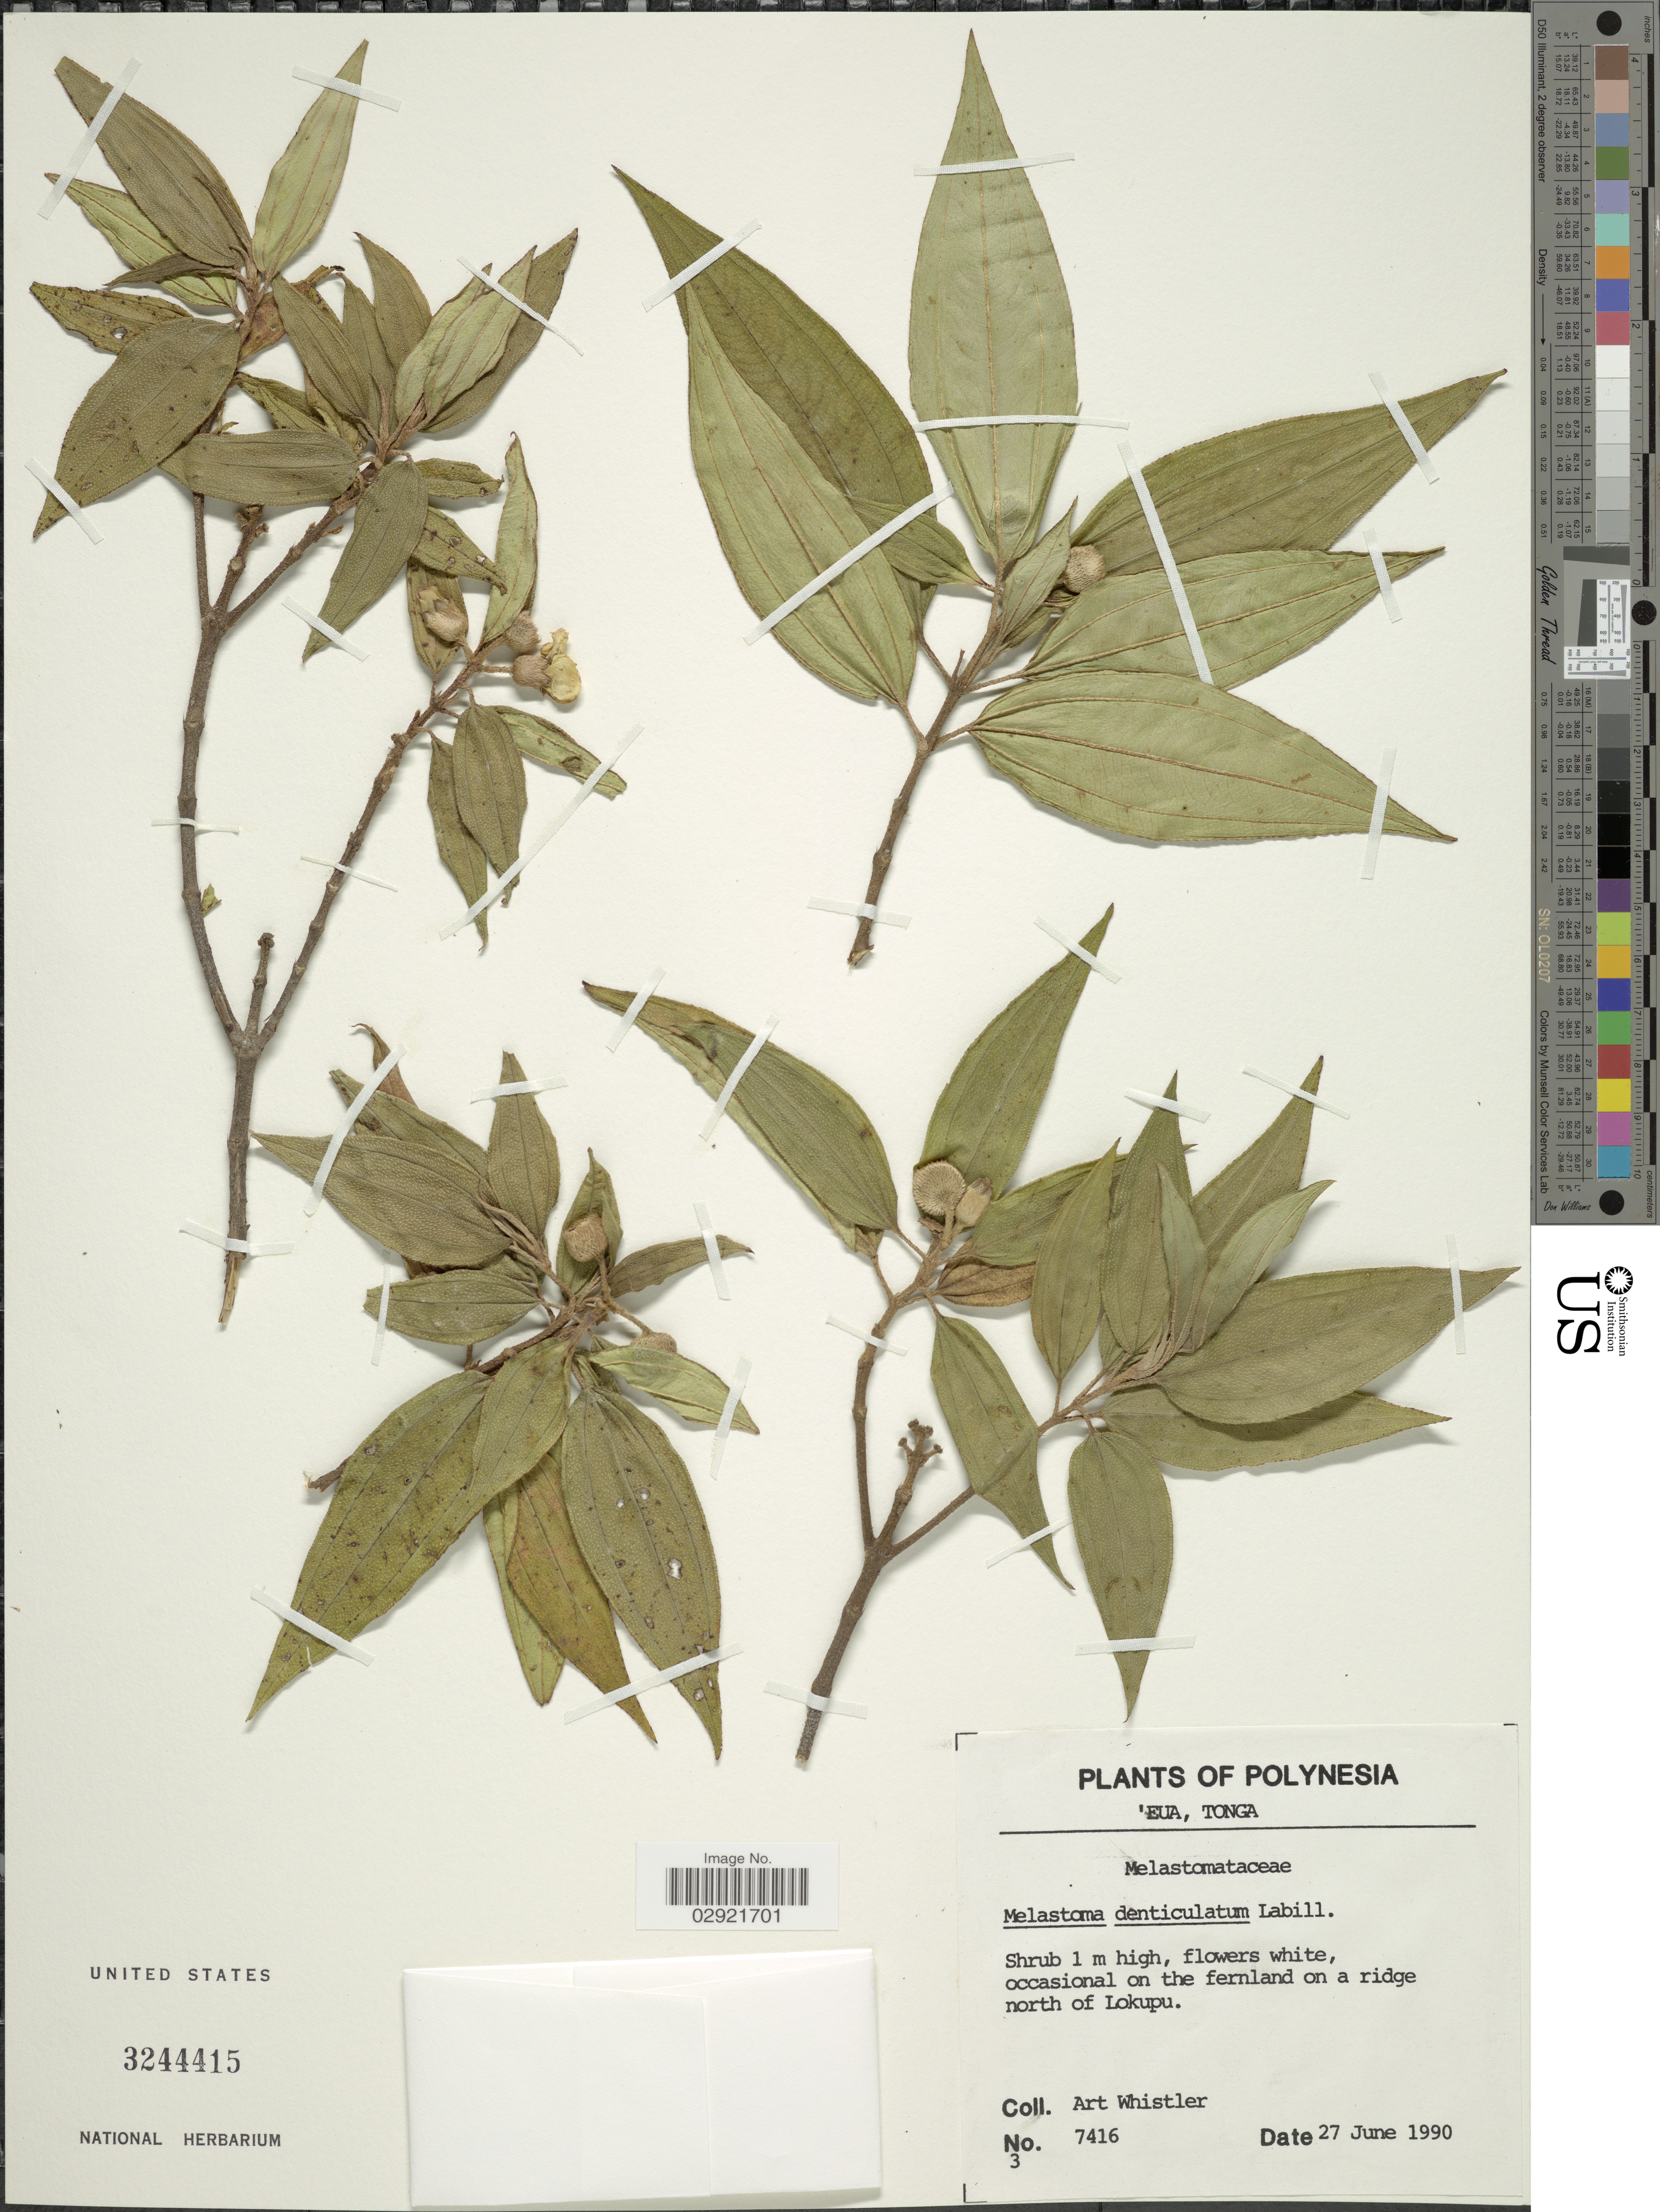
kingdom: Plantae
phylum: Tracheophyta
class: Magnoliopsida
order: Myrtales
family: Melastomataceae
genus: Melastoma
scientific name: Melastoma malabathricum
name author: L.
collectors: A. Whistler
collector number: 7416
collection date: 1990-06-27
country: Tonga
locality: Polynesia. 'Eua. Occasional on the fernald on a ridge north of Lokupu.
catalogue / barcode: US 3244415